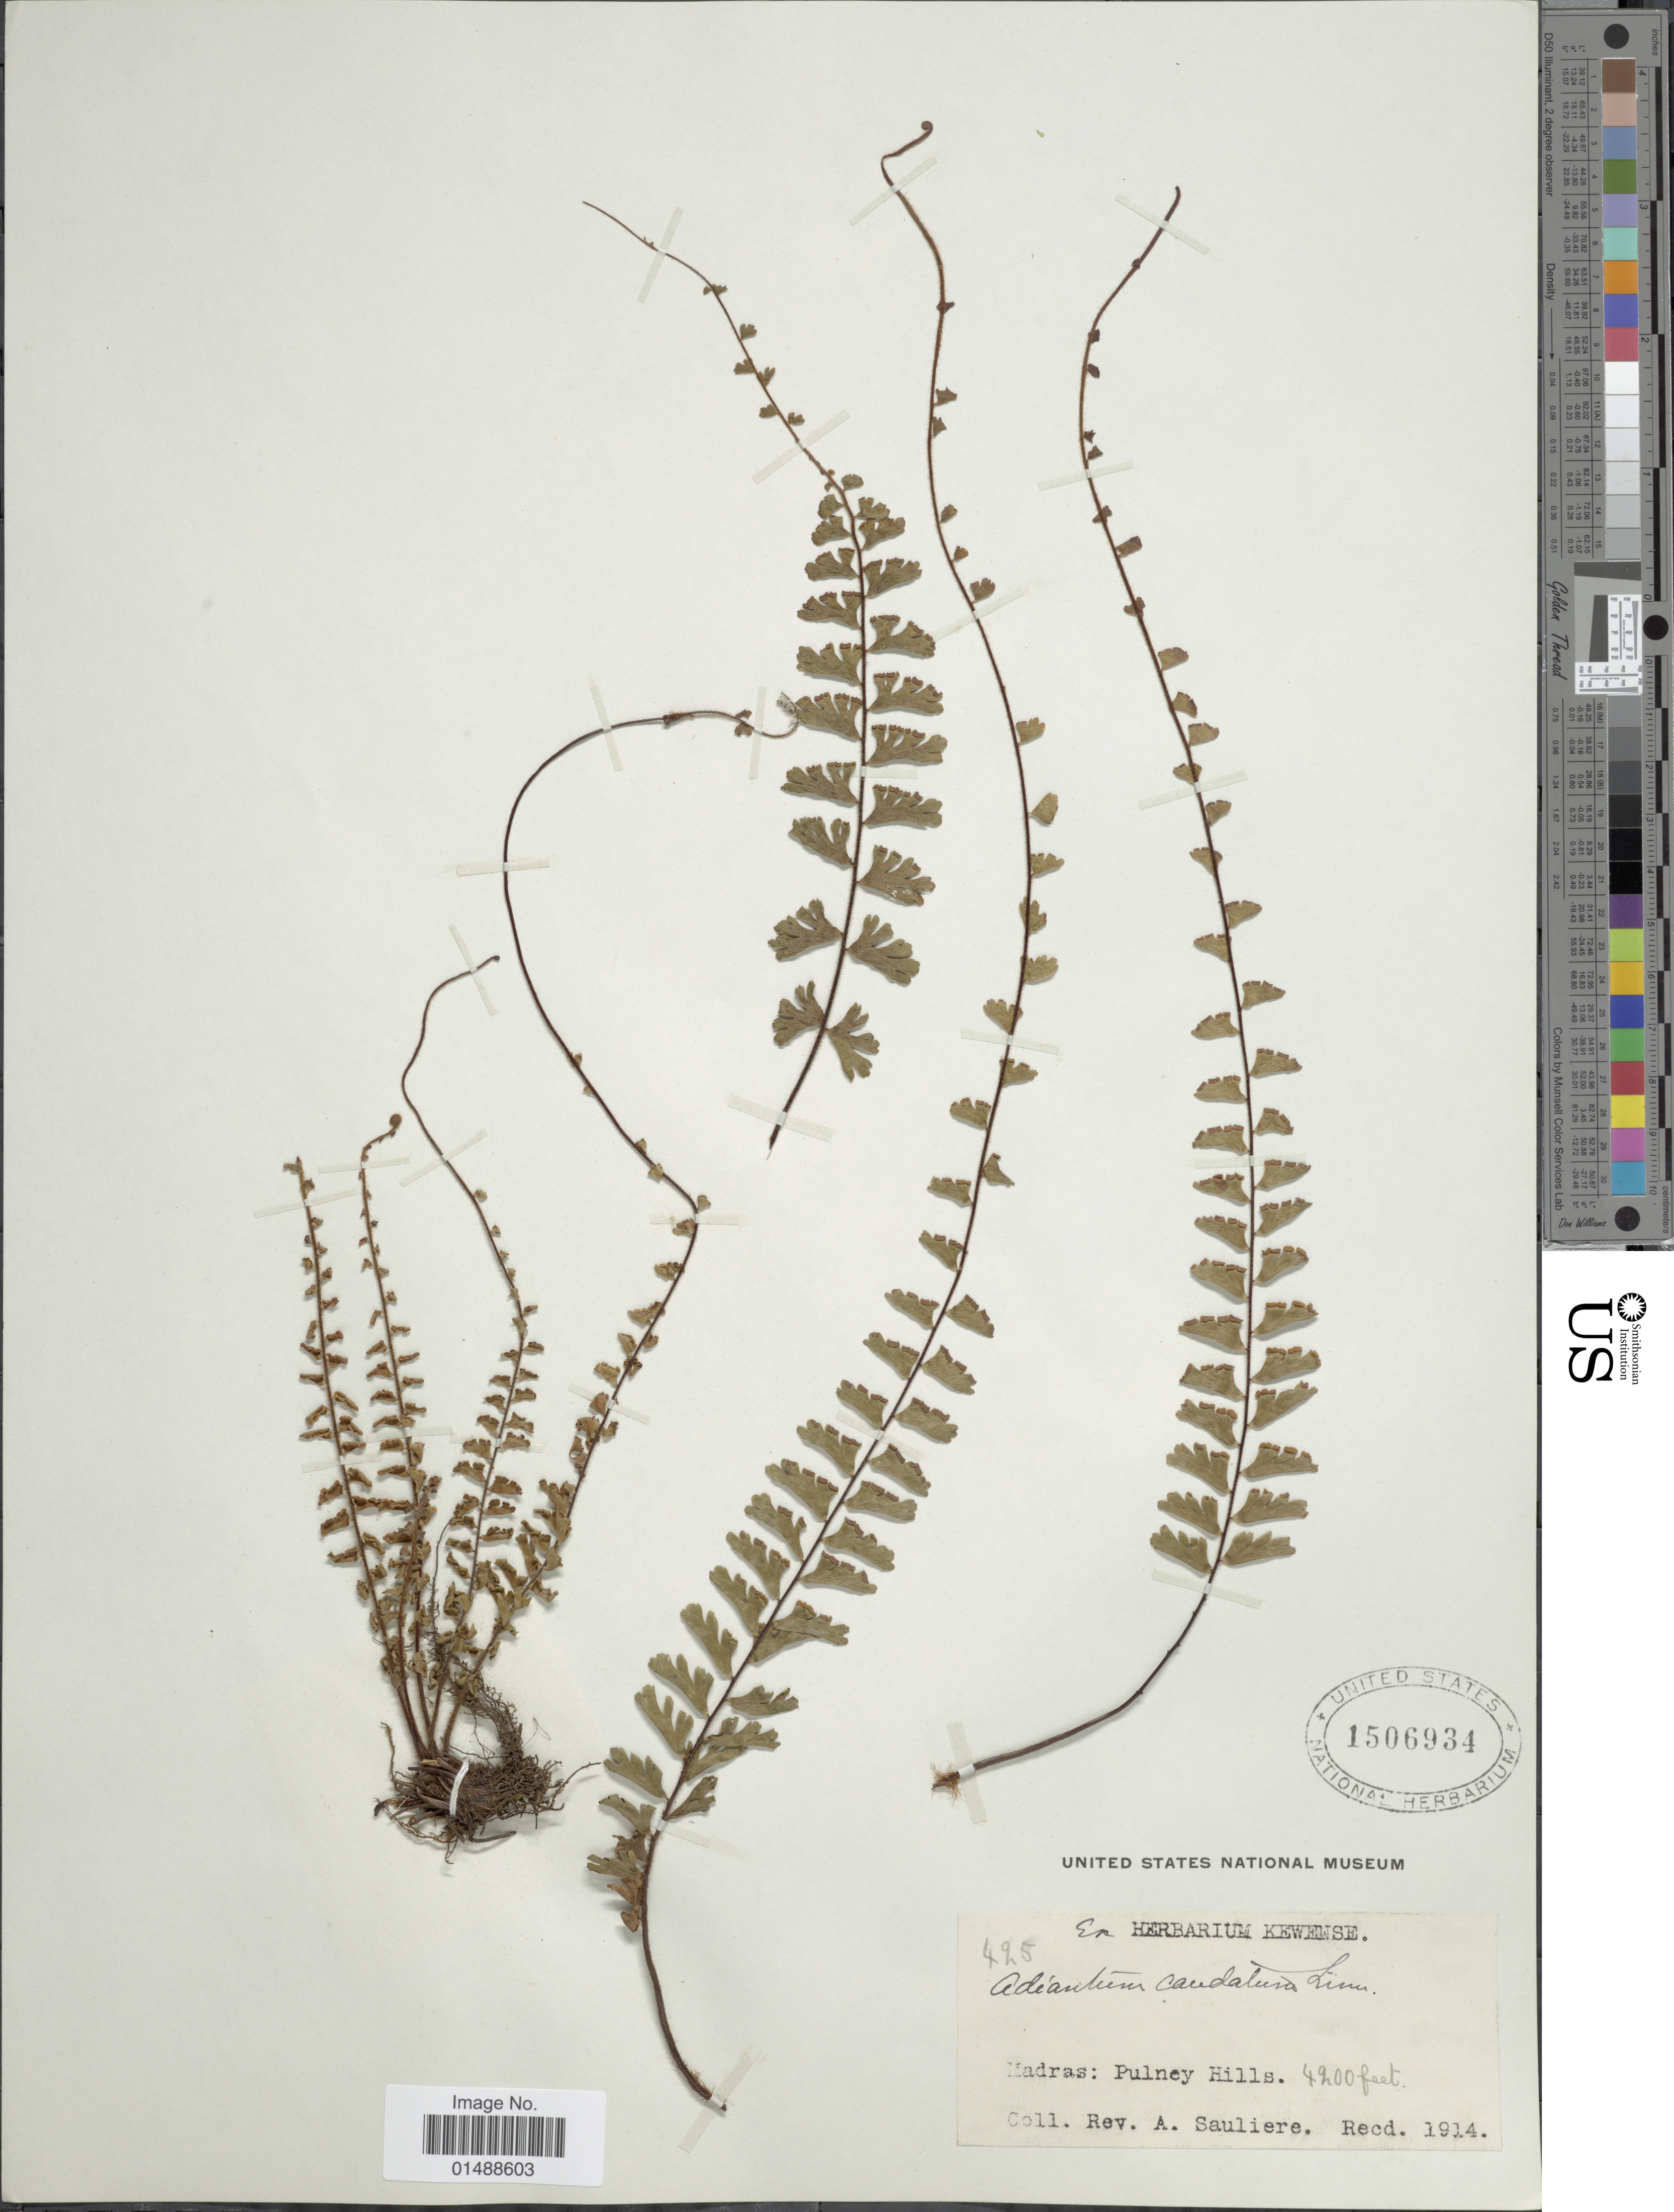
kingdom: Plantae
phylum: Tracheophyta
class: Polypodiopsida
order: Polypodiales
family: Pteridaceae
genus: Adiantum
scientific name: Adiantum incisum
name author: Forssk.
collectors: A. Sauliere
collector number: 425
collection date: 1914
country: India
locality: Madras: Pulney Hills.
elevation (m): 1280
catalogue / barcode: US 1506934